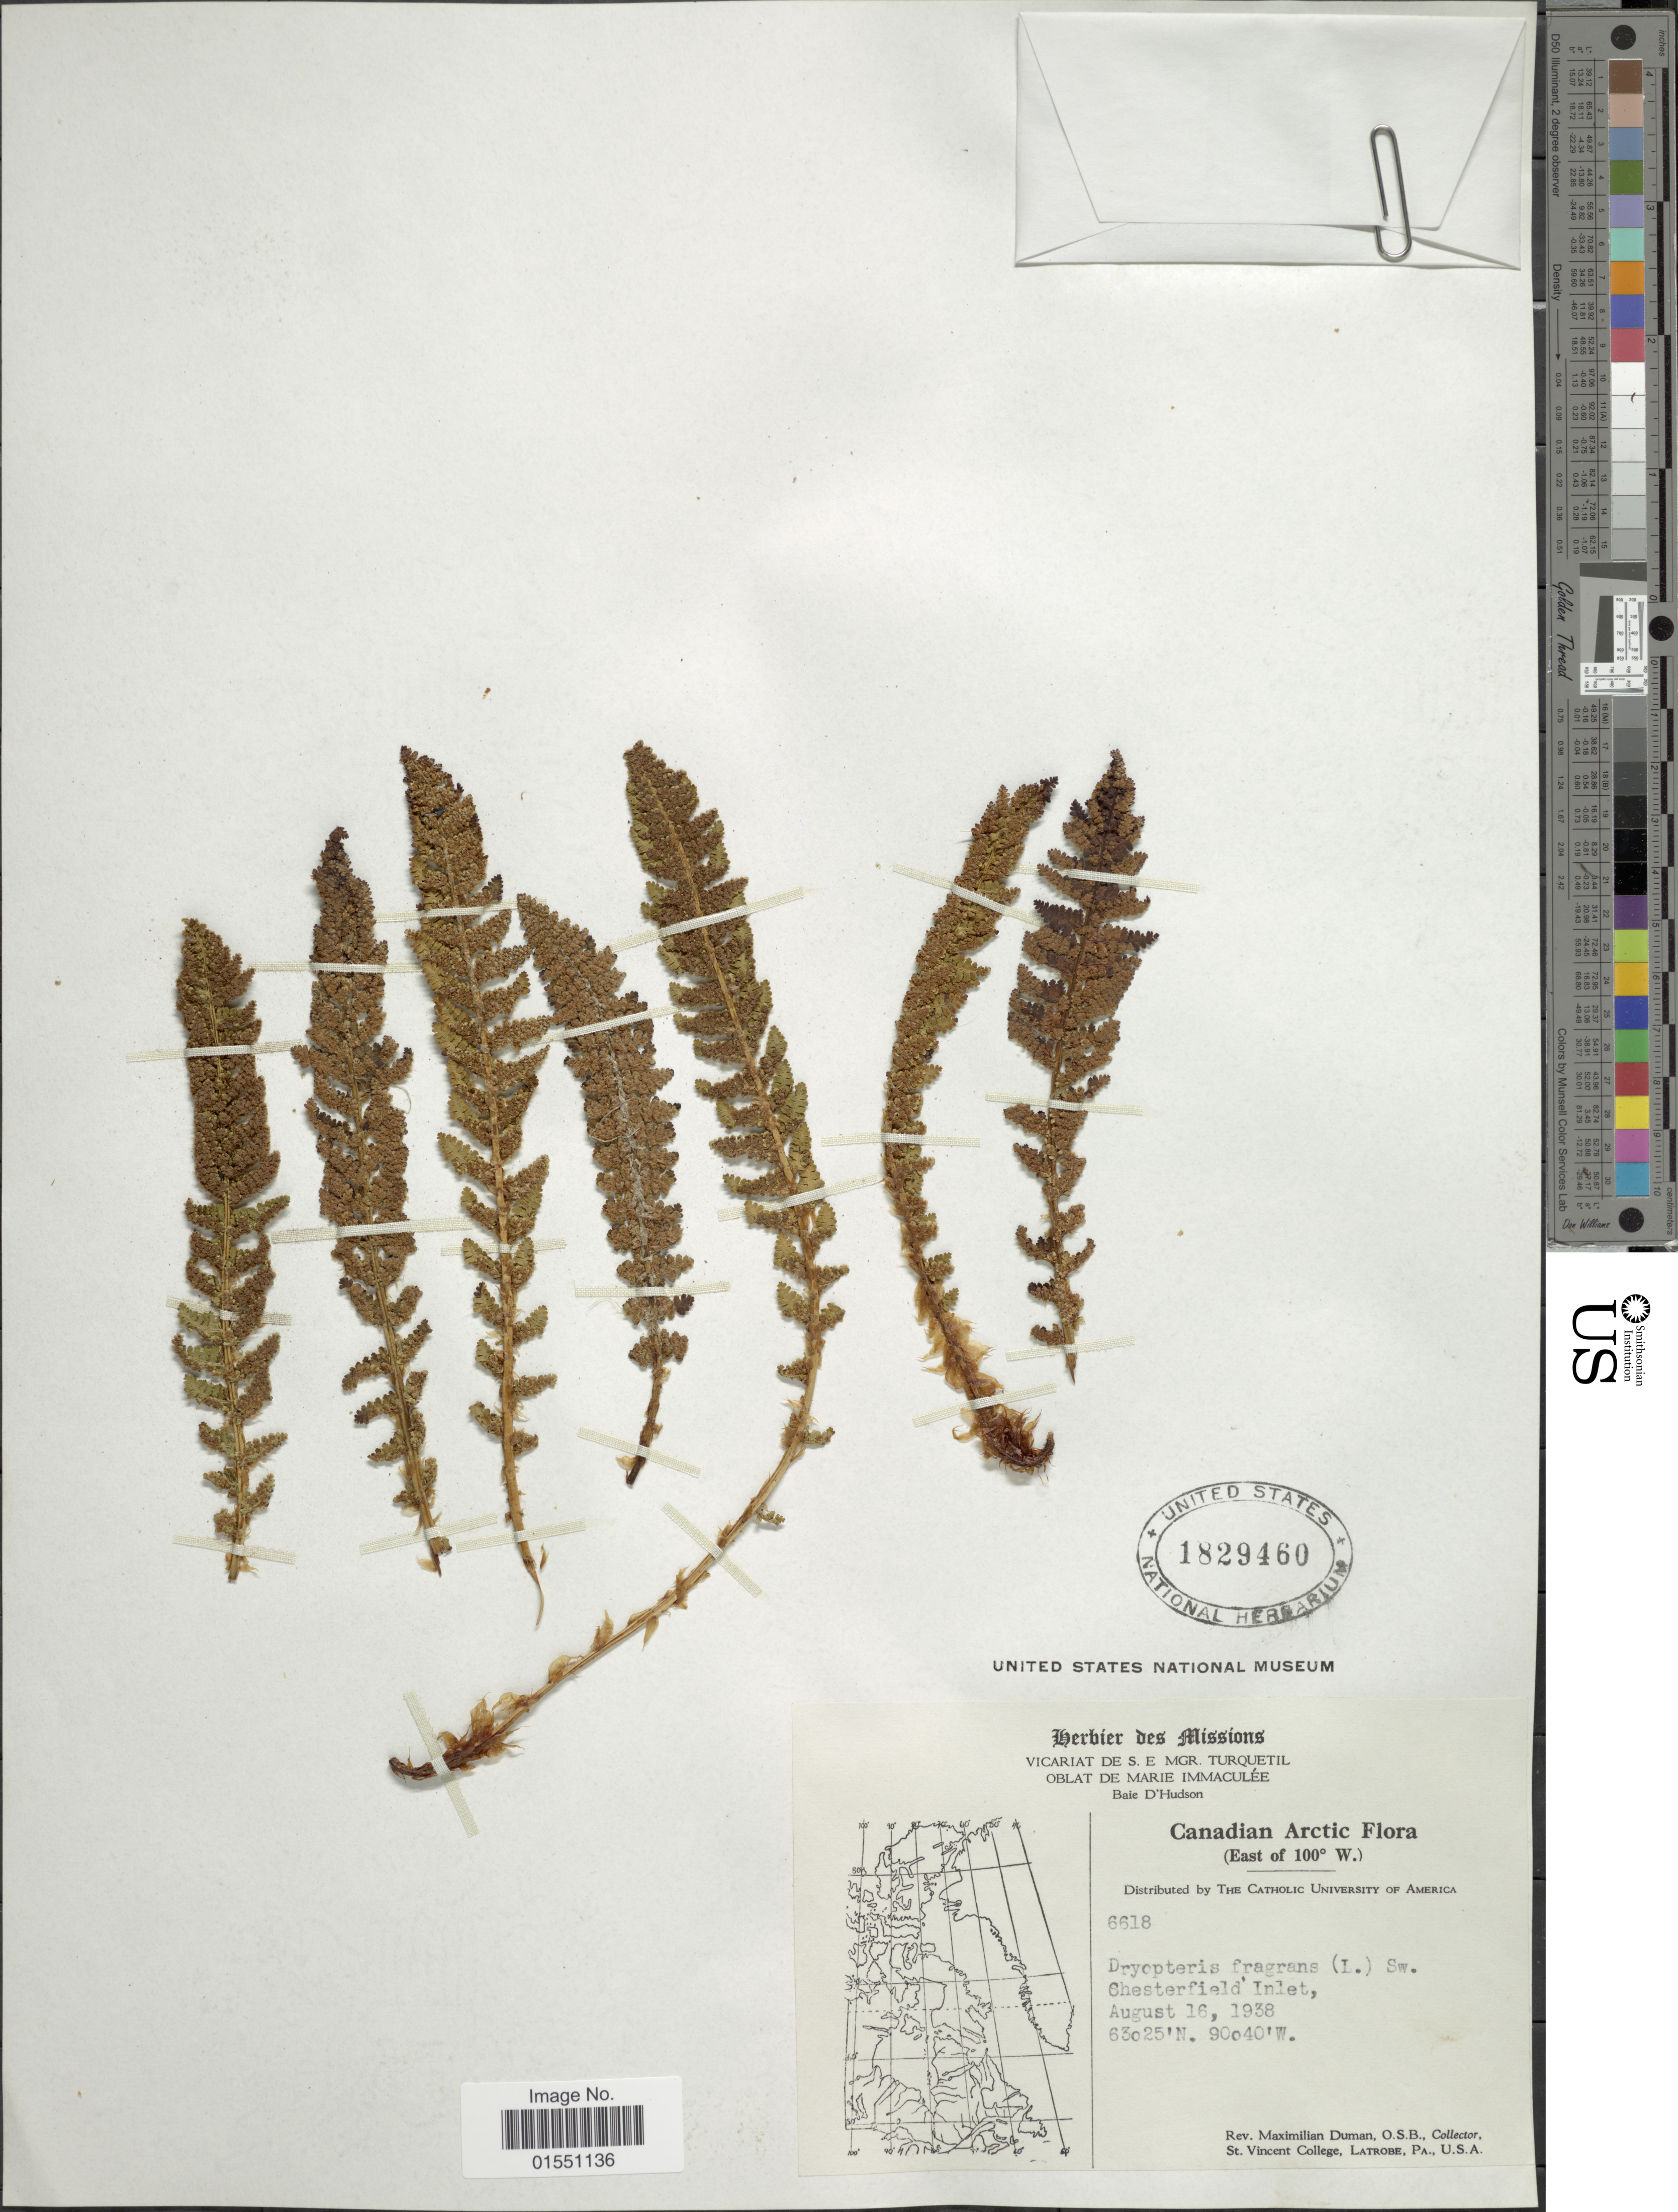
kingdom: Plantae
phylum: Tracheophyta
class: Polypodiopsida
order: Polypodiales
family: Dryopteridaceae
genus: Dryopteris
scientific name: Dryopteris fragrans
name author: (L.) Schott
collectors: M. Duman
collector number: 6618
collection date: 1938-08-16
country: Canada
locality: Canadian Arctic Flora. (East of 100° W.) Chesterfield Inlet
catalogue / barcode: US 1829460